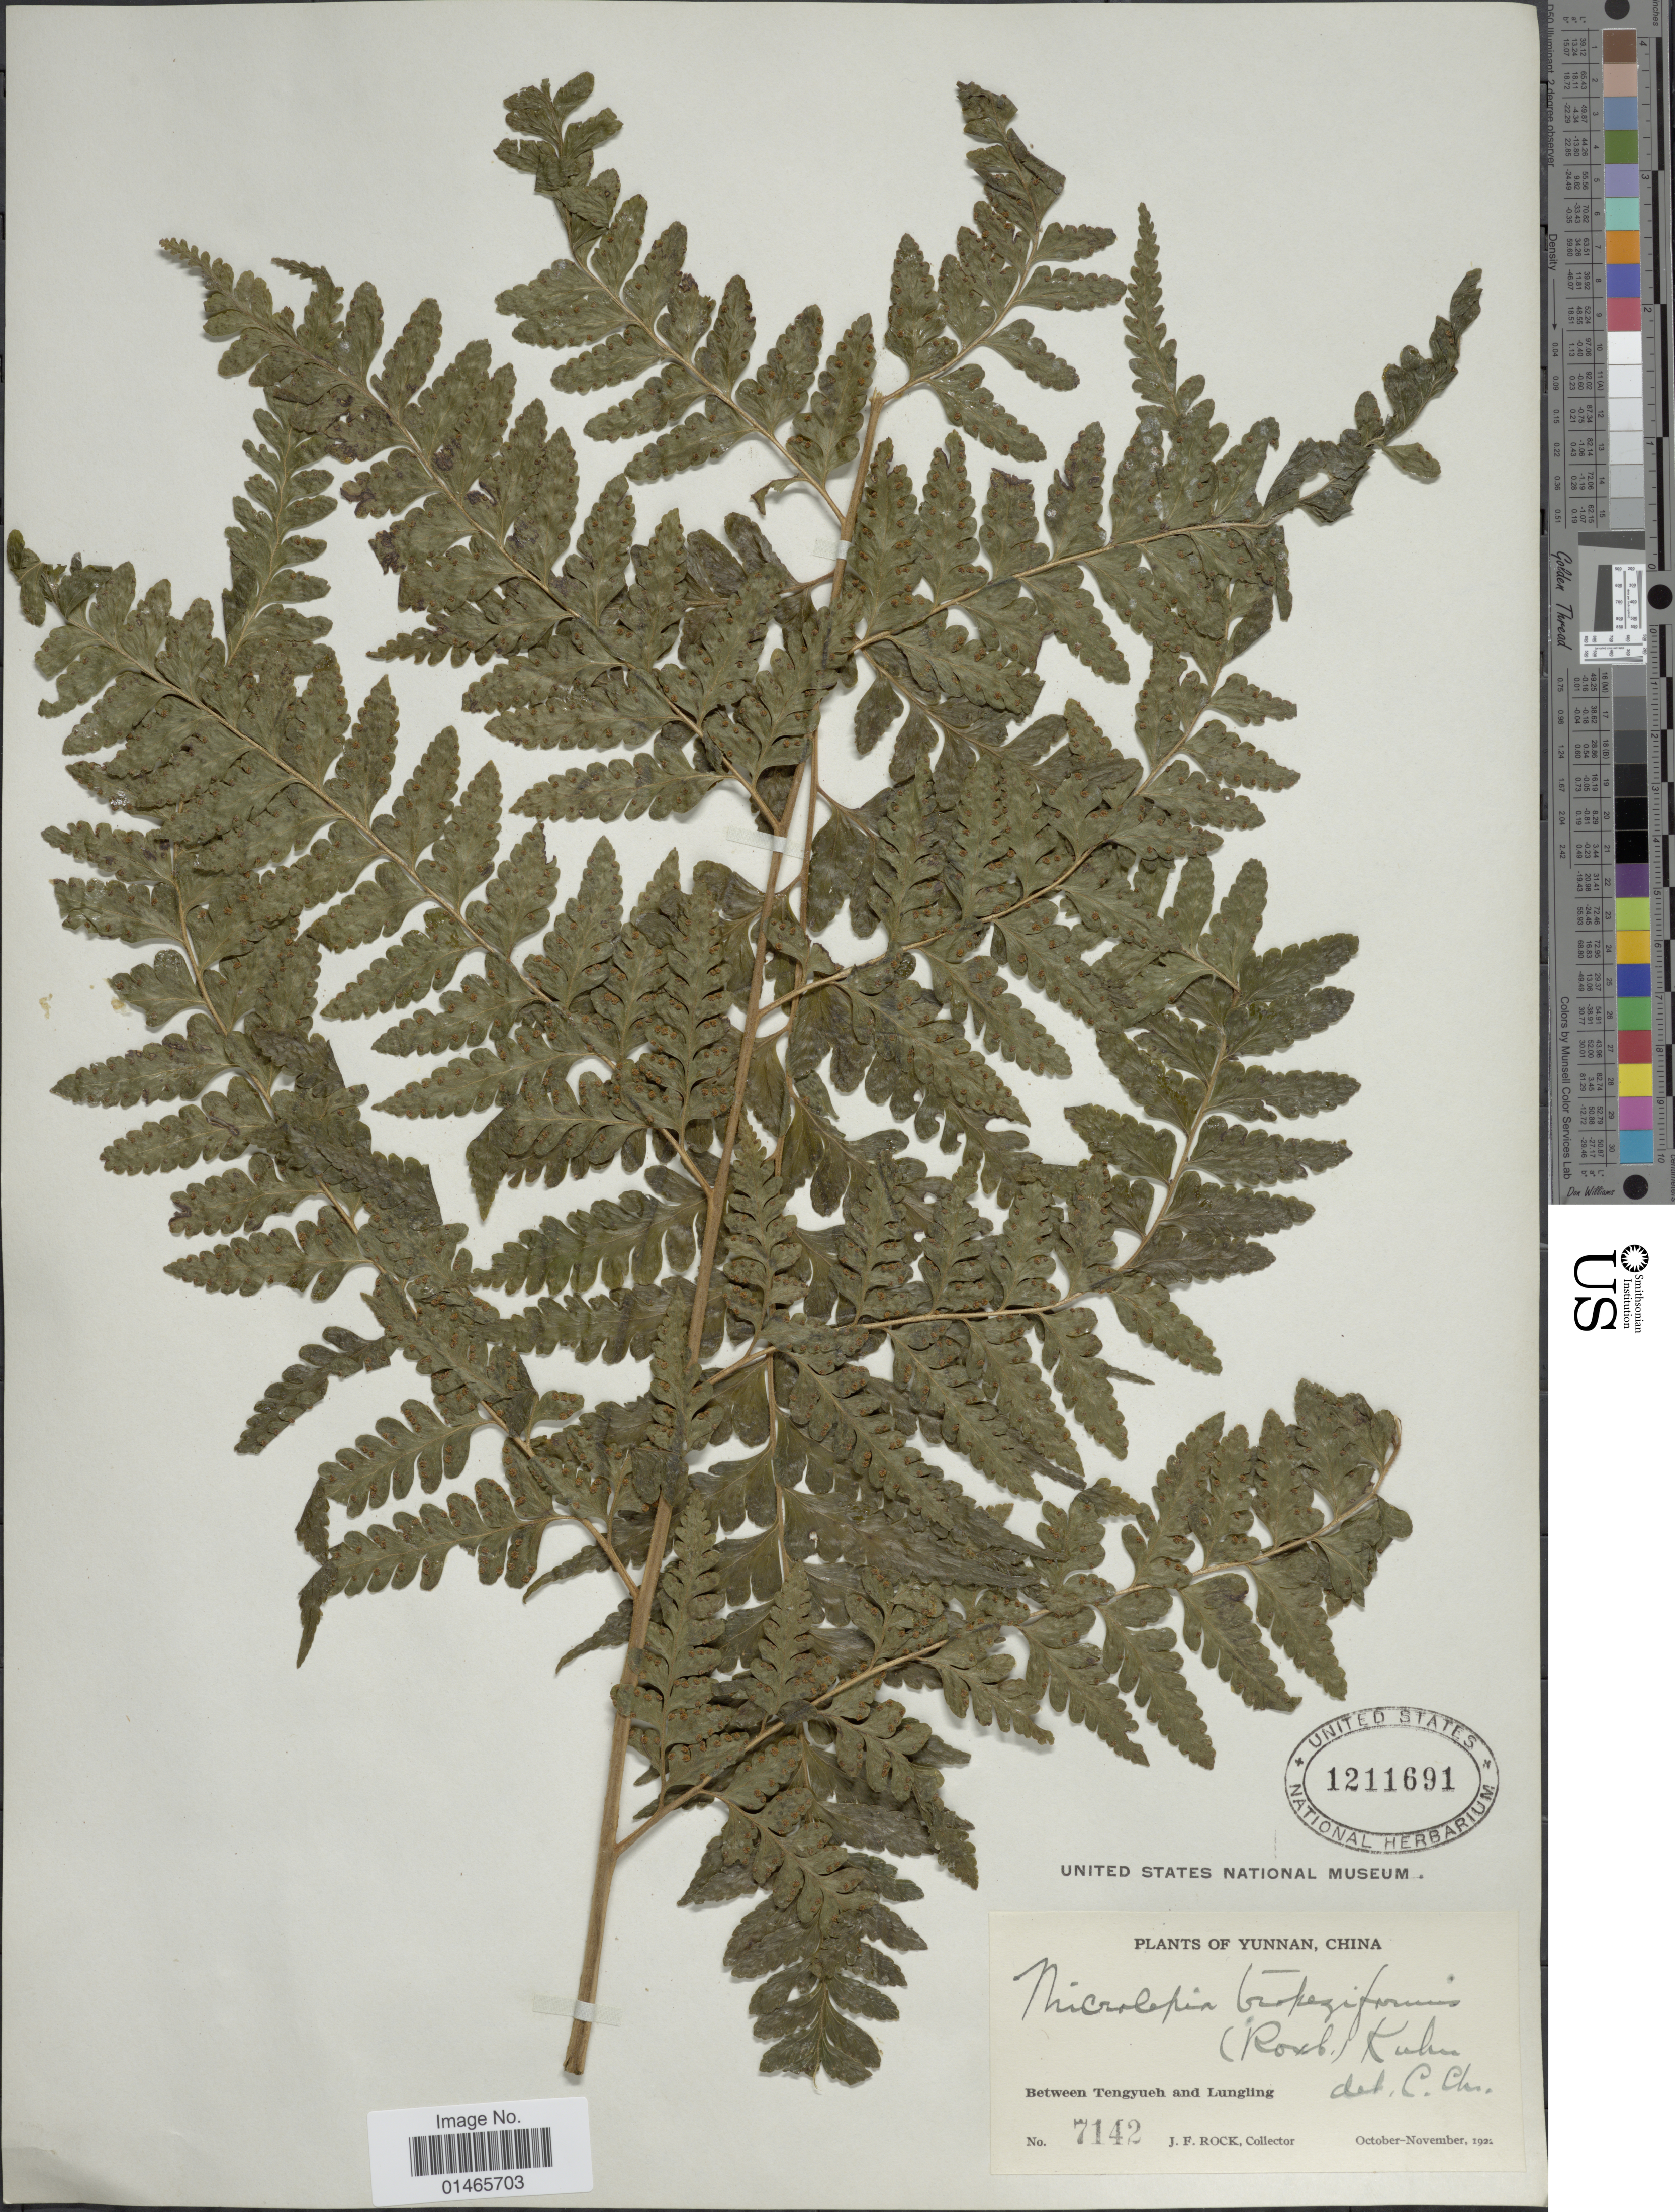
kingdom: Plantae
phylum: Tracheophyta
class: Polypodiopsida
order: Polypodiales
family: Dennstaedtiaceae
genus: Microlepia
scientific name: Microlepia rhomboidea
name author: (Wall. ex Kunze) Prantl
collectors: J. Rock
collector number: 7142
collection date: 1922-10/1922-11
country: China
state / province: Yunnan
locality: Between Tengyueh and Lungling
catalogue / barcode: US 1211691